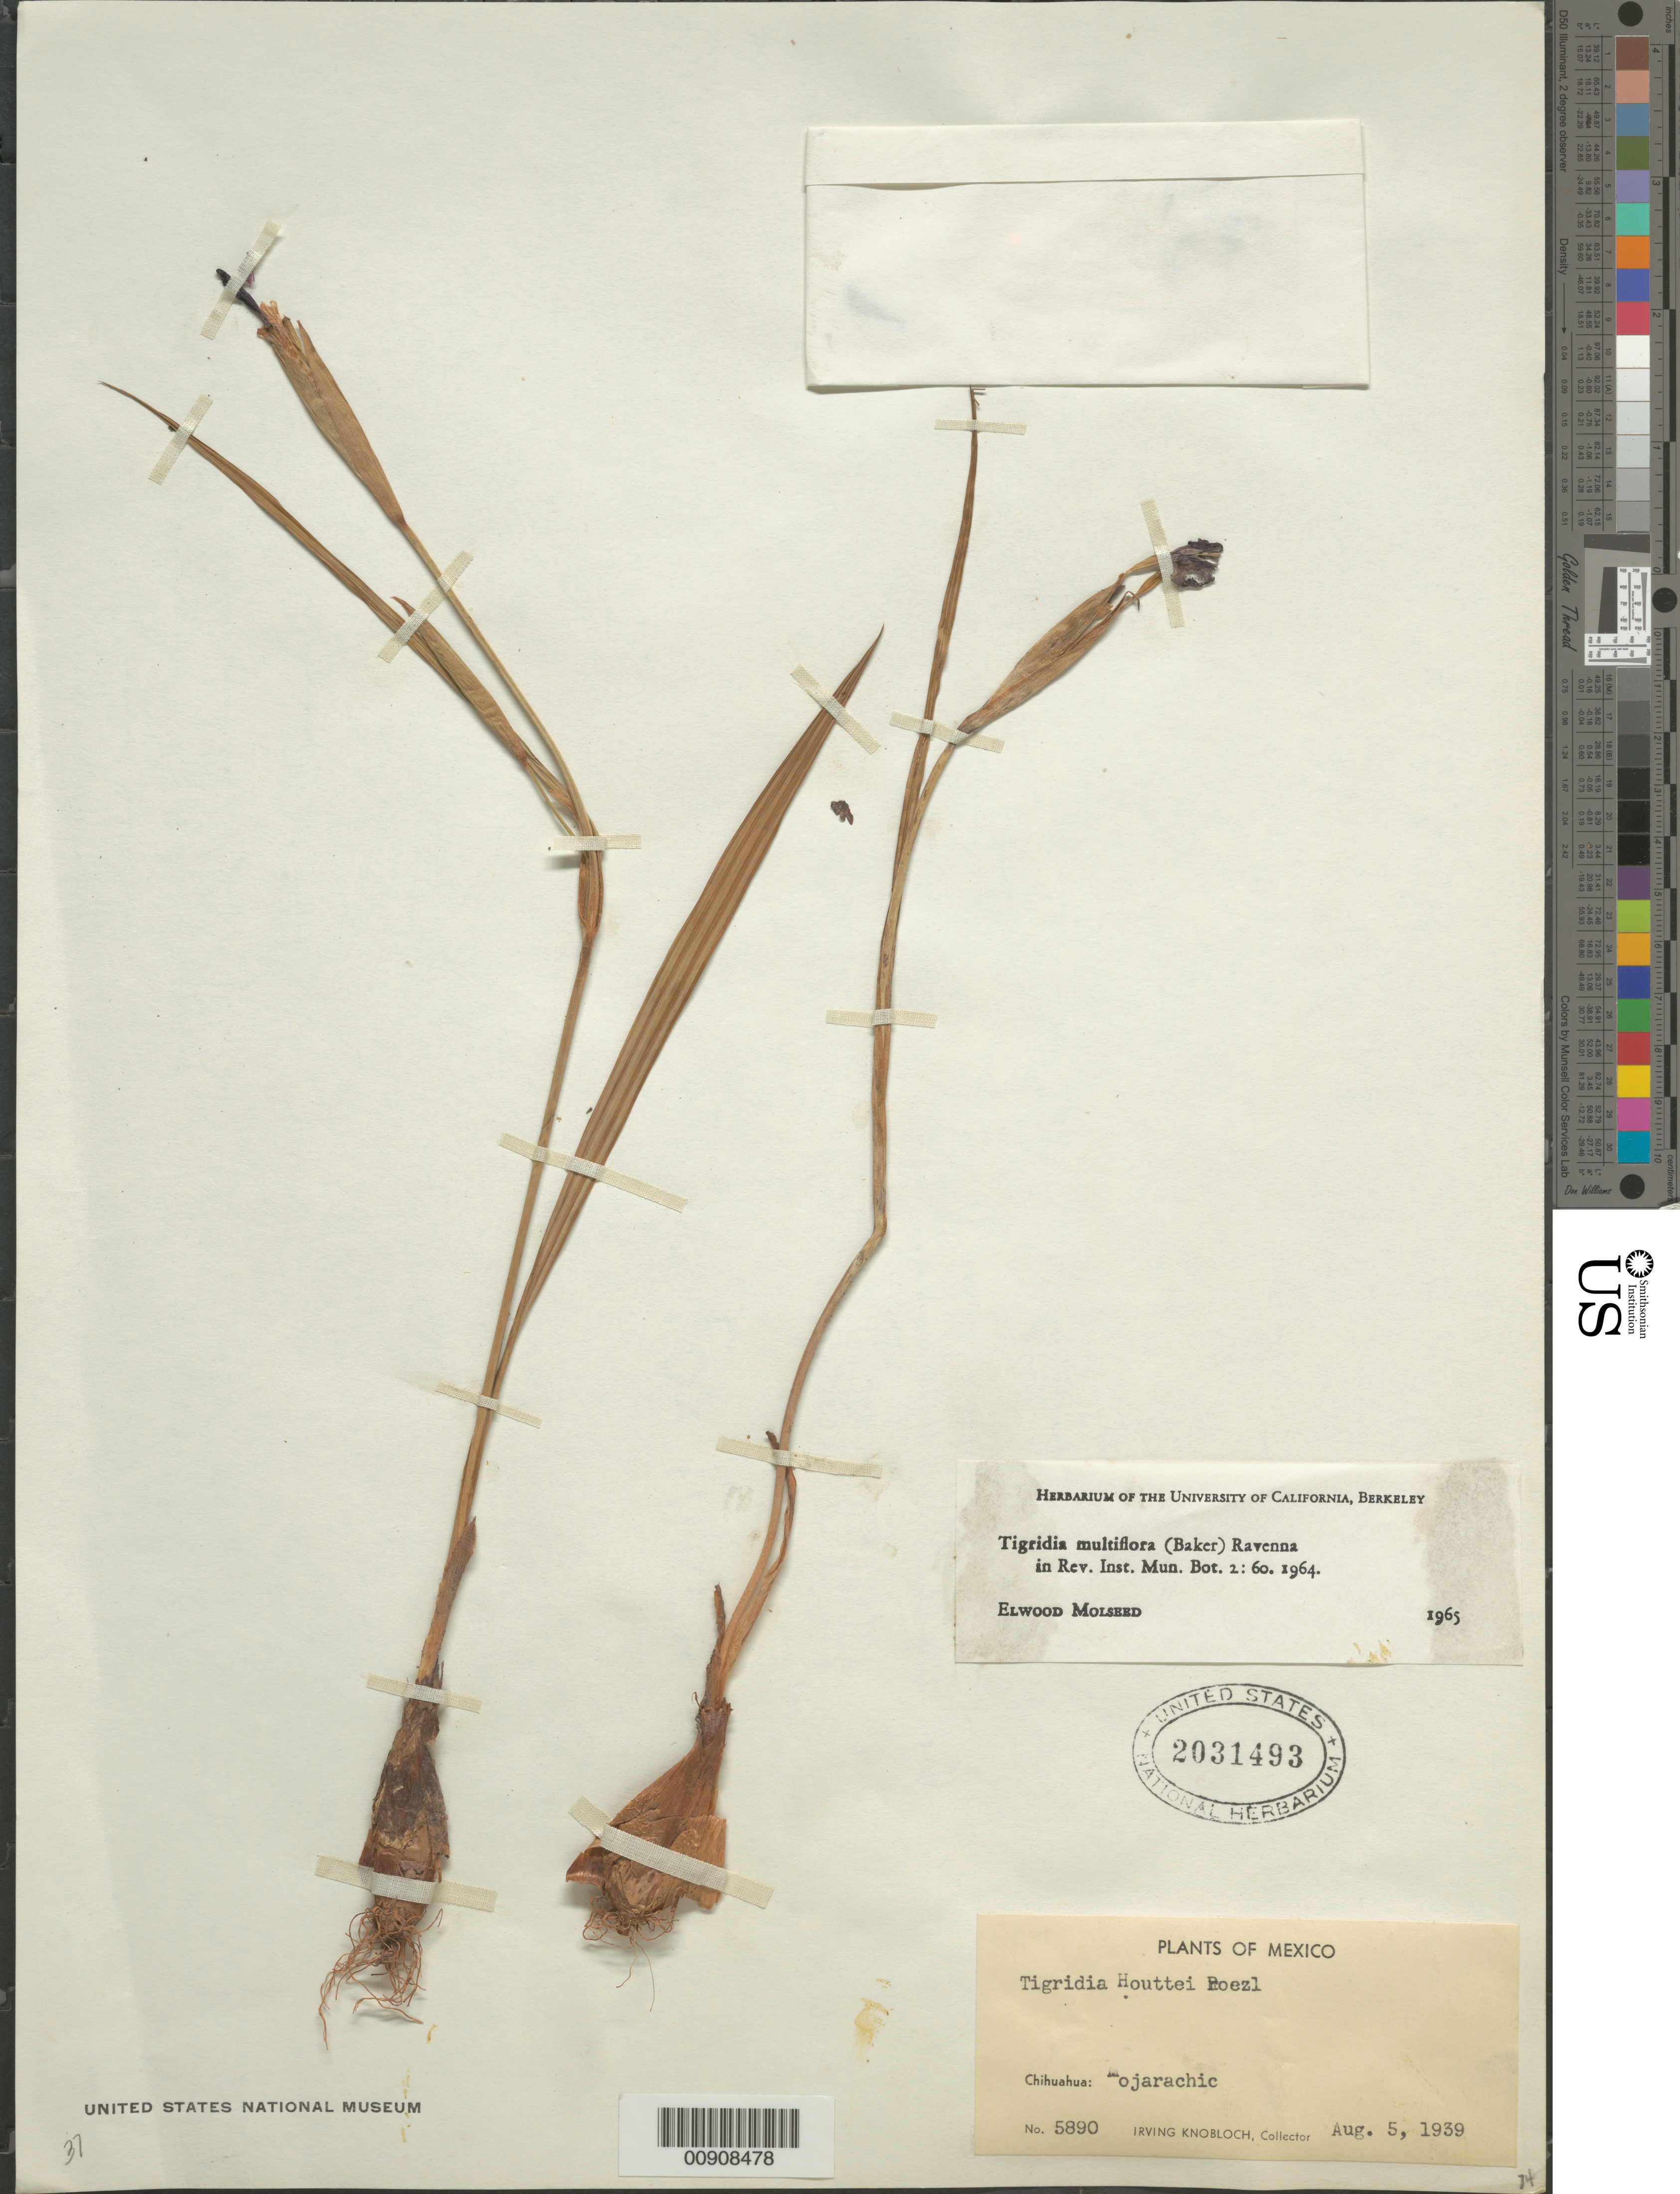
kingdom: Plantae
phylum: Tracheophyta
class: Liliopsida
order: Asparagales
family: Iridaceae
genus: Tigridia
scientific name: Tigridia multiflora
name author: (Baker) Ravenna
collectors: I. W. Knobloch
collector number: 5890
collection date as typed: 05 Aug 1939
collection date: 1939-08-05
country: Mexico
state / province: Chihuahua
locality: Chihuahua: Mojarachic.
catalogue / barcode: US 2031493